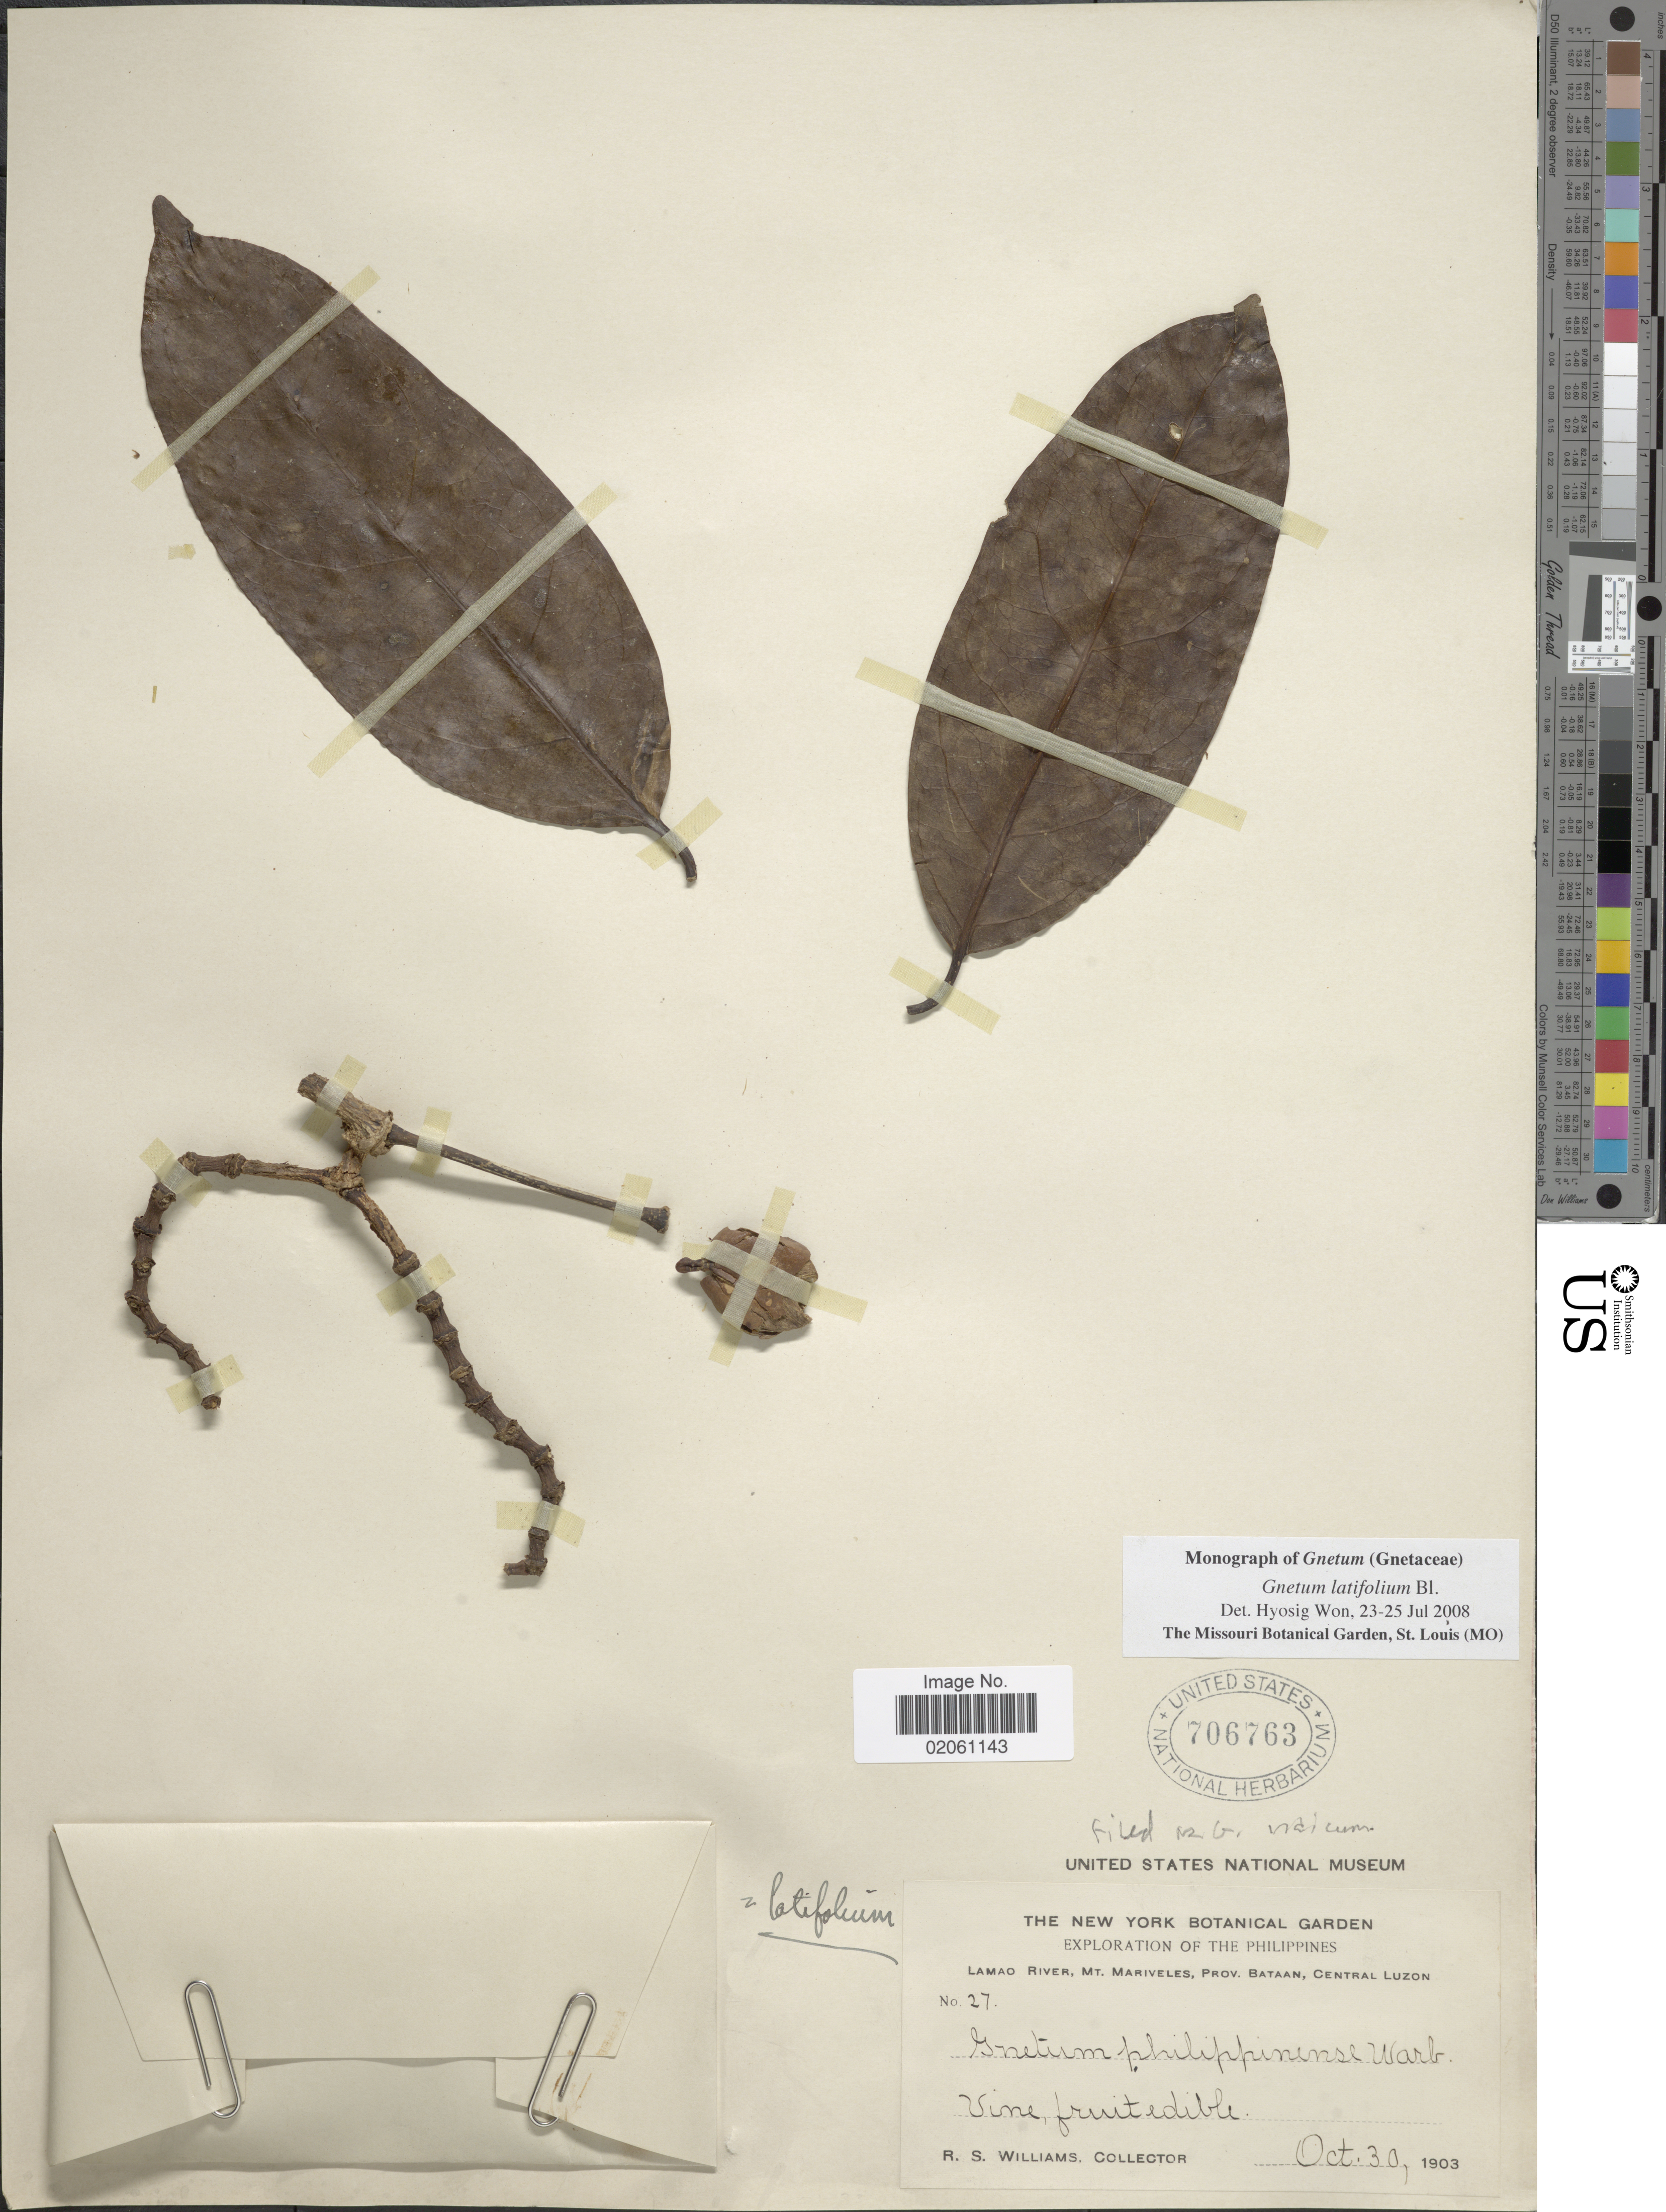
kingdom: Plantae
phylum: Tracheophyta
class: Gnetopsida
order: Gnetales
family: Gnetaceae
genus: Gnetum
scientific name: Gnetum indicum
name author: (Lour.) Merr.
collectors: R. S. Williams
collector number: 27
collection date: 1903-10-30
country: Philippines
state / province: Central Luzon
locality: Lamao River, Mt. Mariveles, Prov. Bataan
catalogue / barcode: US 706763